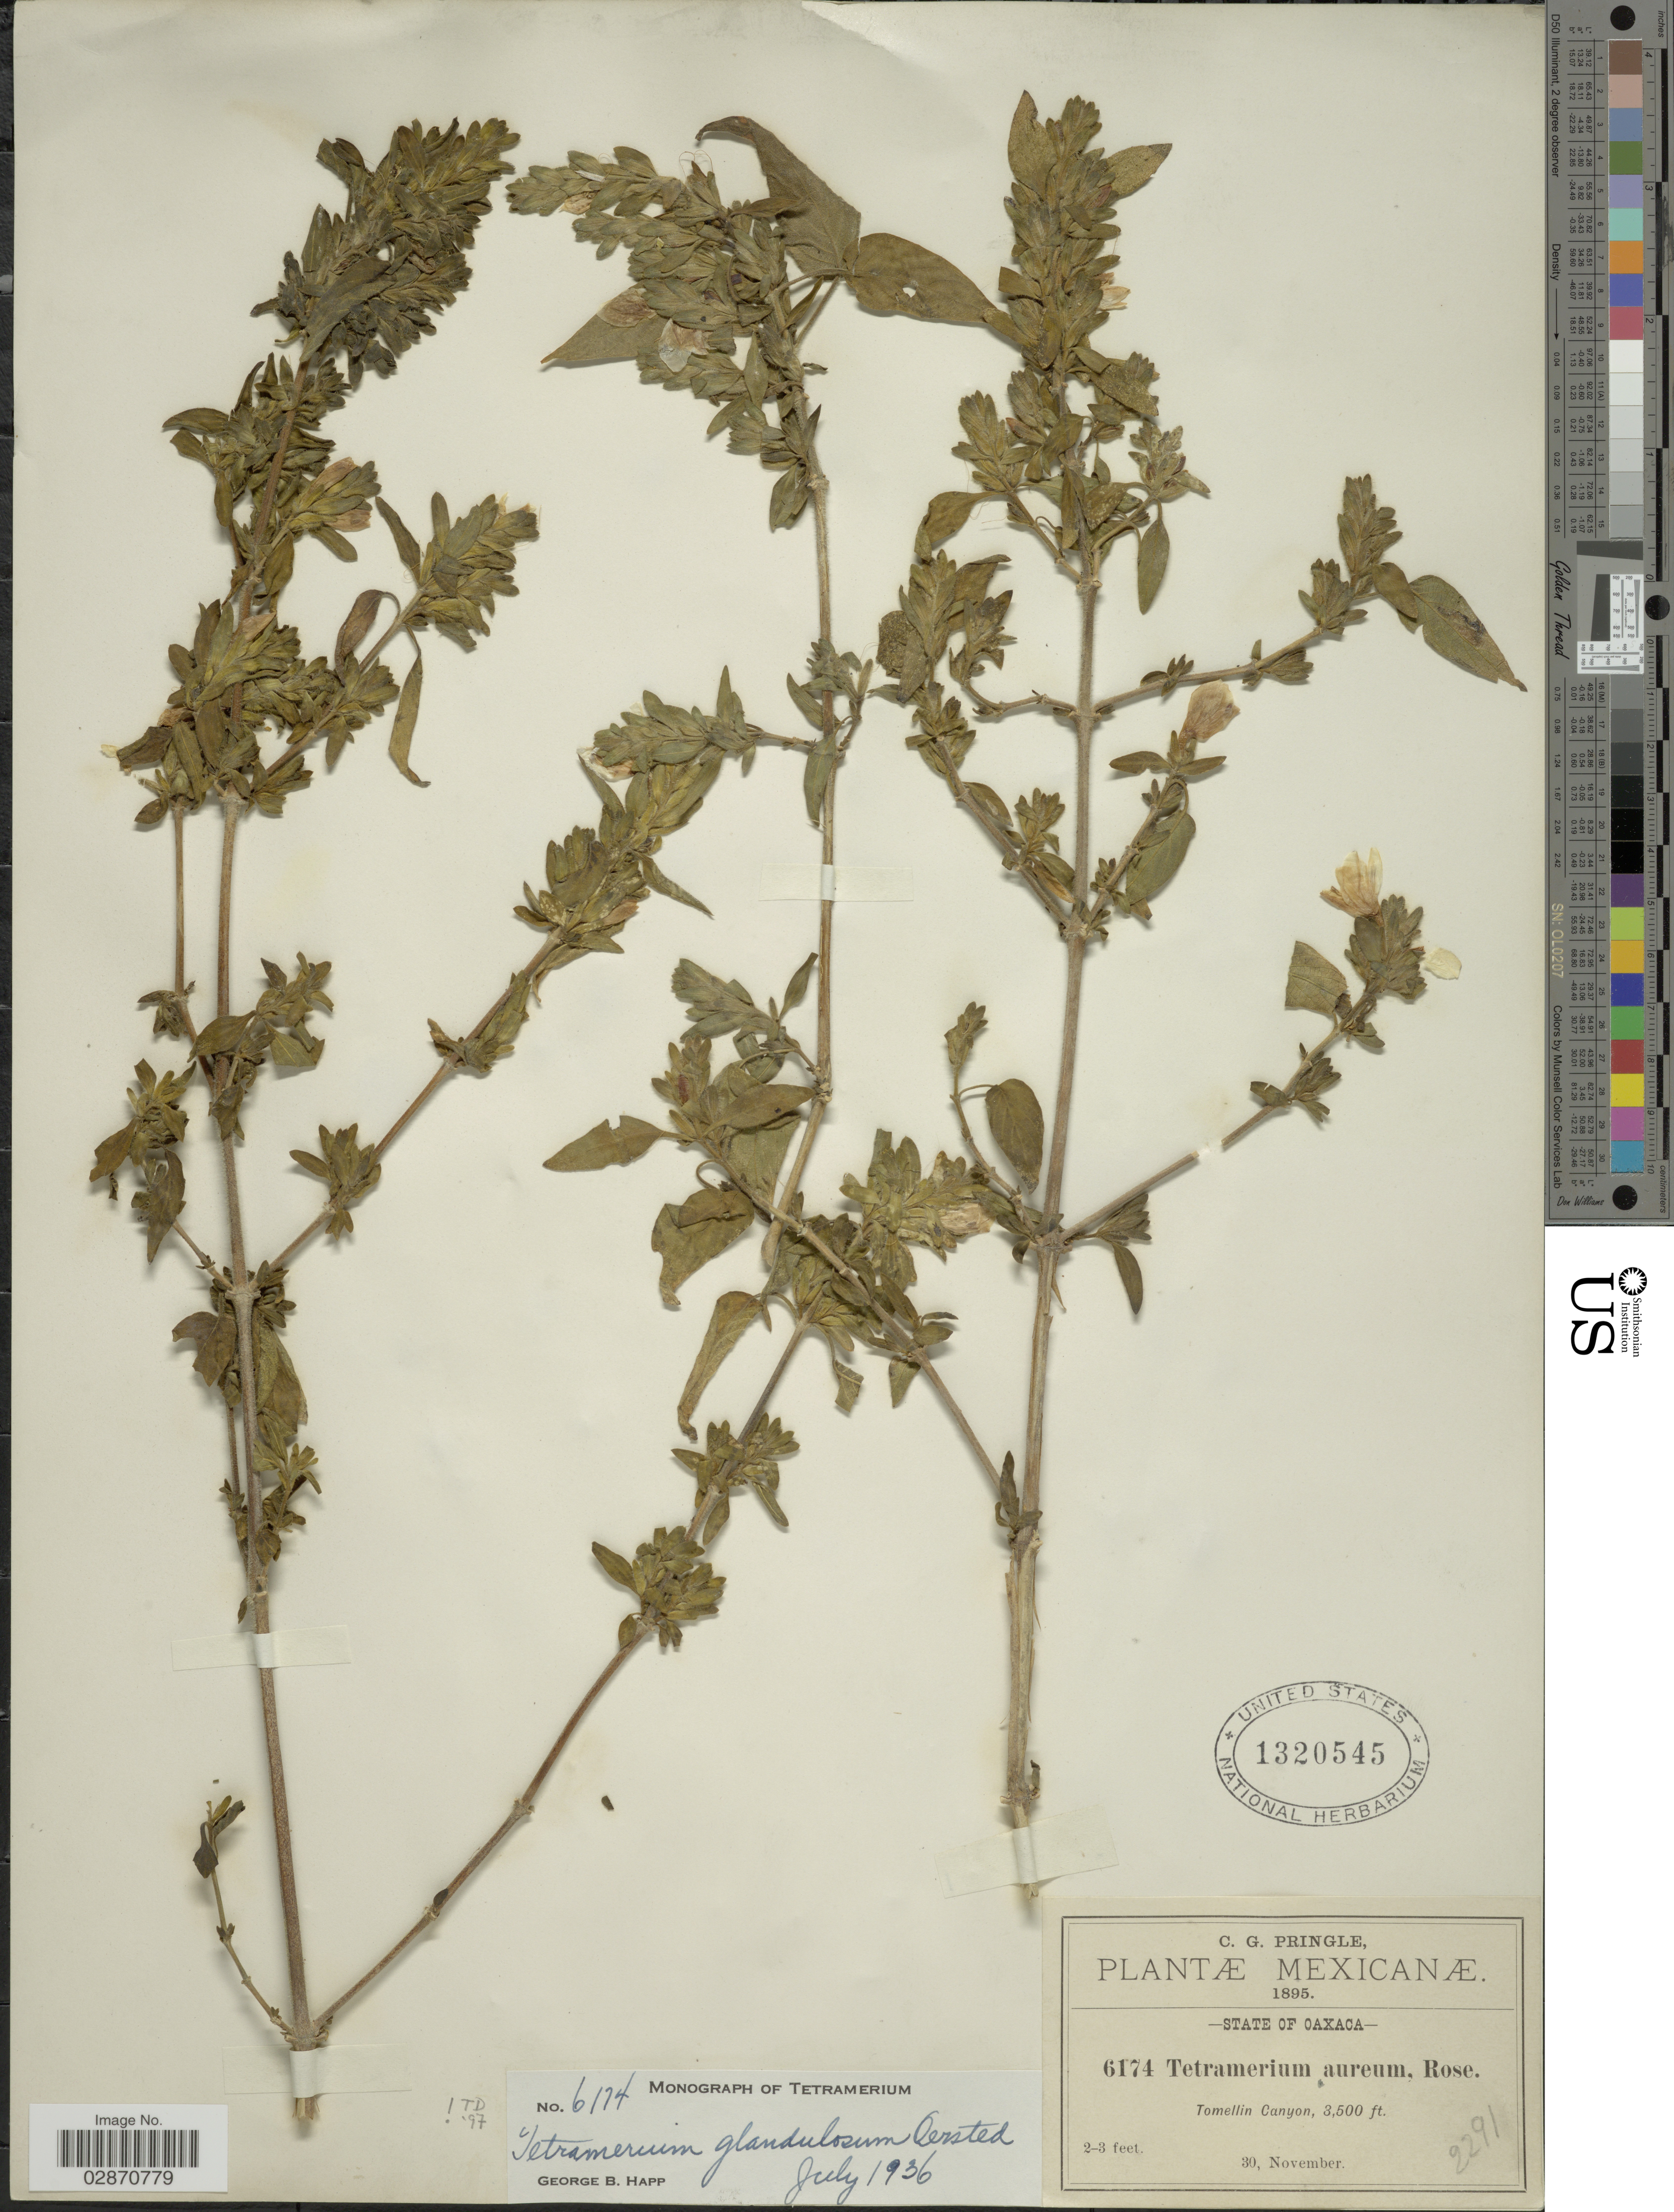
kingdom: Plantae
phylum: Tracheophyta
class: Magnoliopsida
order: Lamiales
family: Acanthaceae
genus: Tetramerium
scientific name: Tetramerium glandulosum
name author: Oerst.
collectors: C. G. Pringle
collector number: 6174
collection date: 1895-11-30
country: Mexico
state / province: Oaxaca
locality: Tomellin Canyon.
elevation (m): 1067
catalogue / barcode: US 1320545